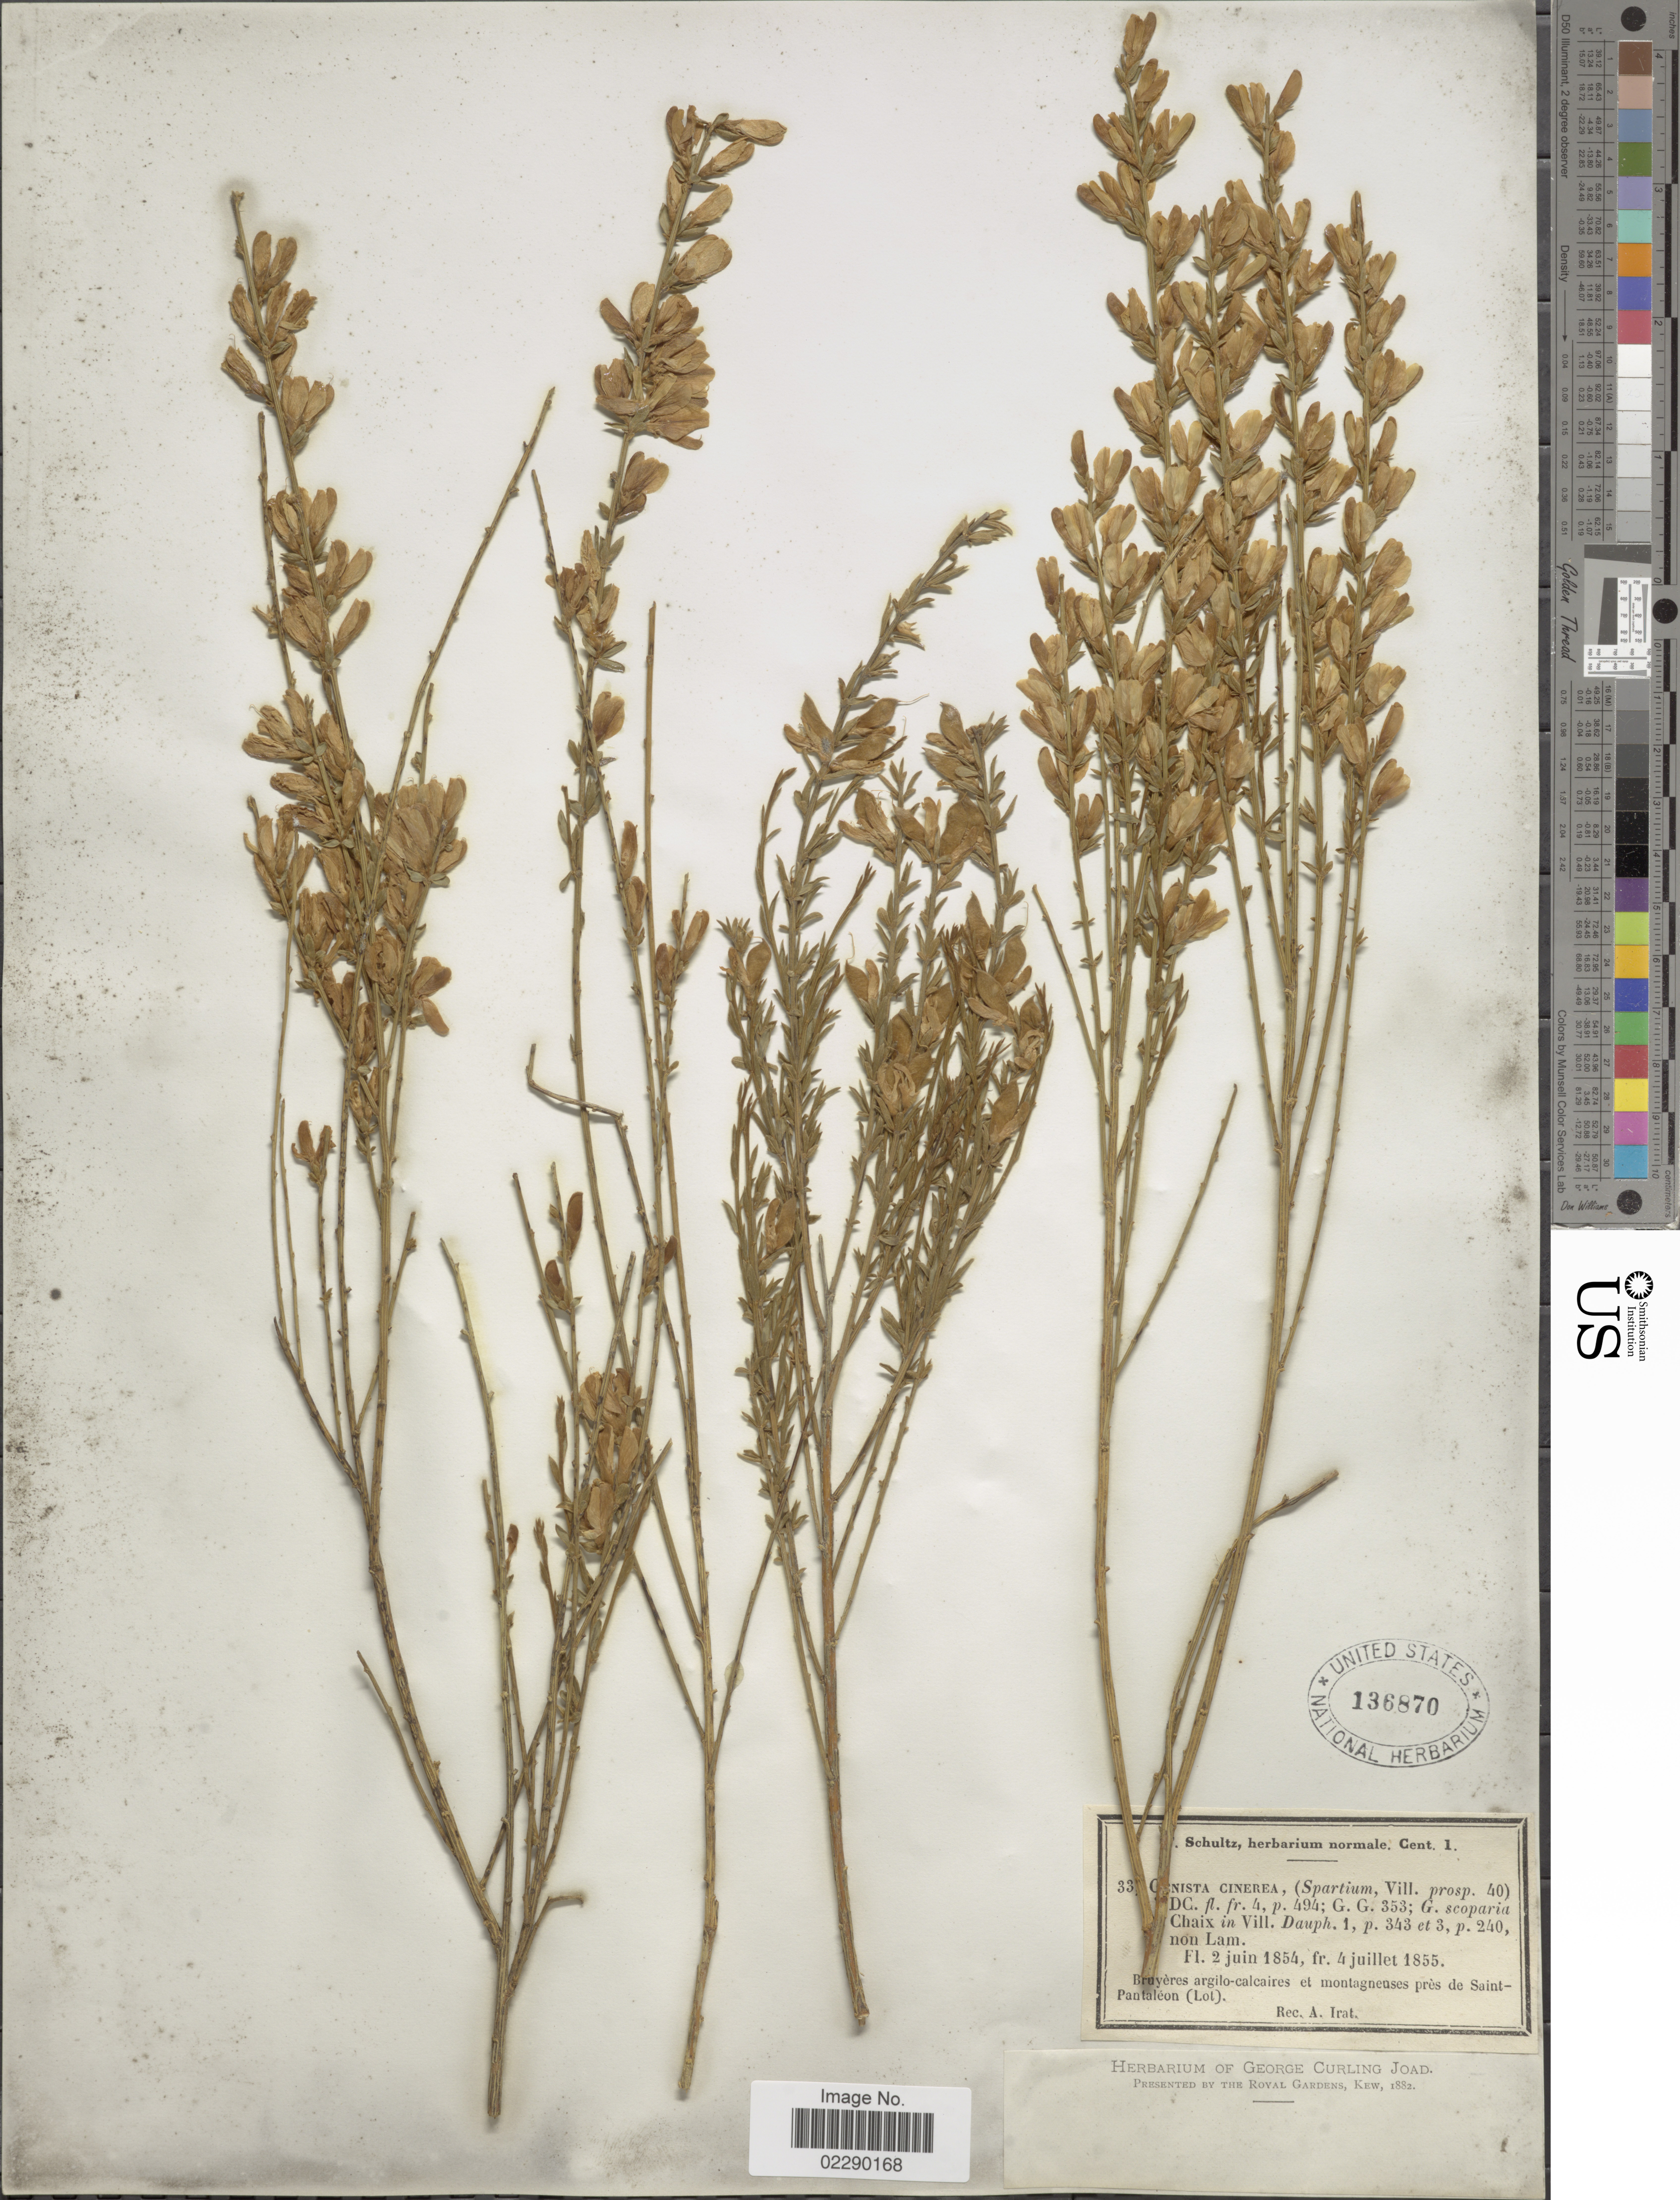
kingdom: Plantae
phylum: Tracheophyta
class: Magnoliopsida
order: Fabales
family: Fabaceae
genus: Genista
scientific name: Genista cinerea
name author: (Vill.) DC.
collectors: A. Irat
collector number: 33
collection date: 1854-06-02/1855-07-04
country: France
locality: Bruyères argilo-calcaires et montagneuses près de Saint-Pantaléon (Lot)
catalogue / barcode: US 136870